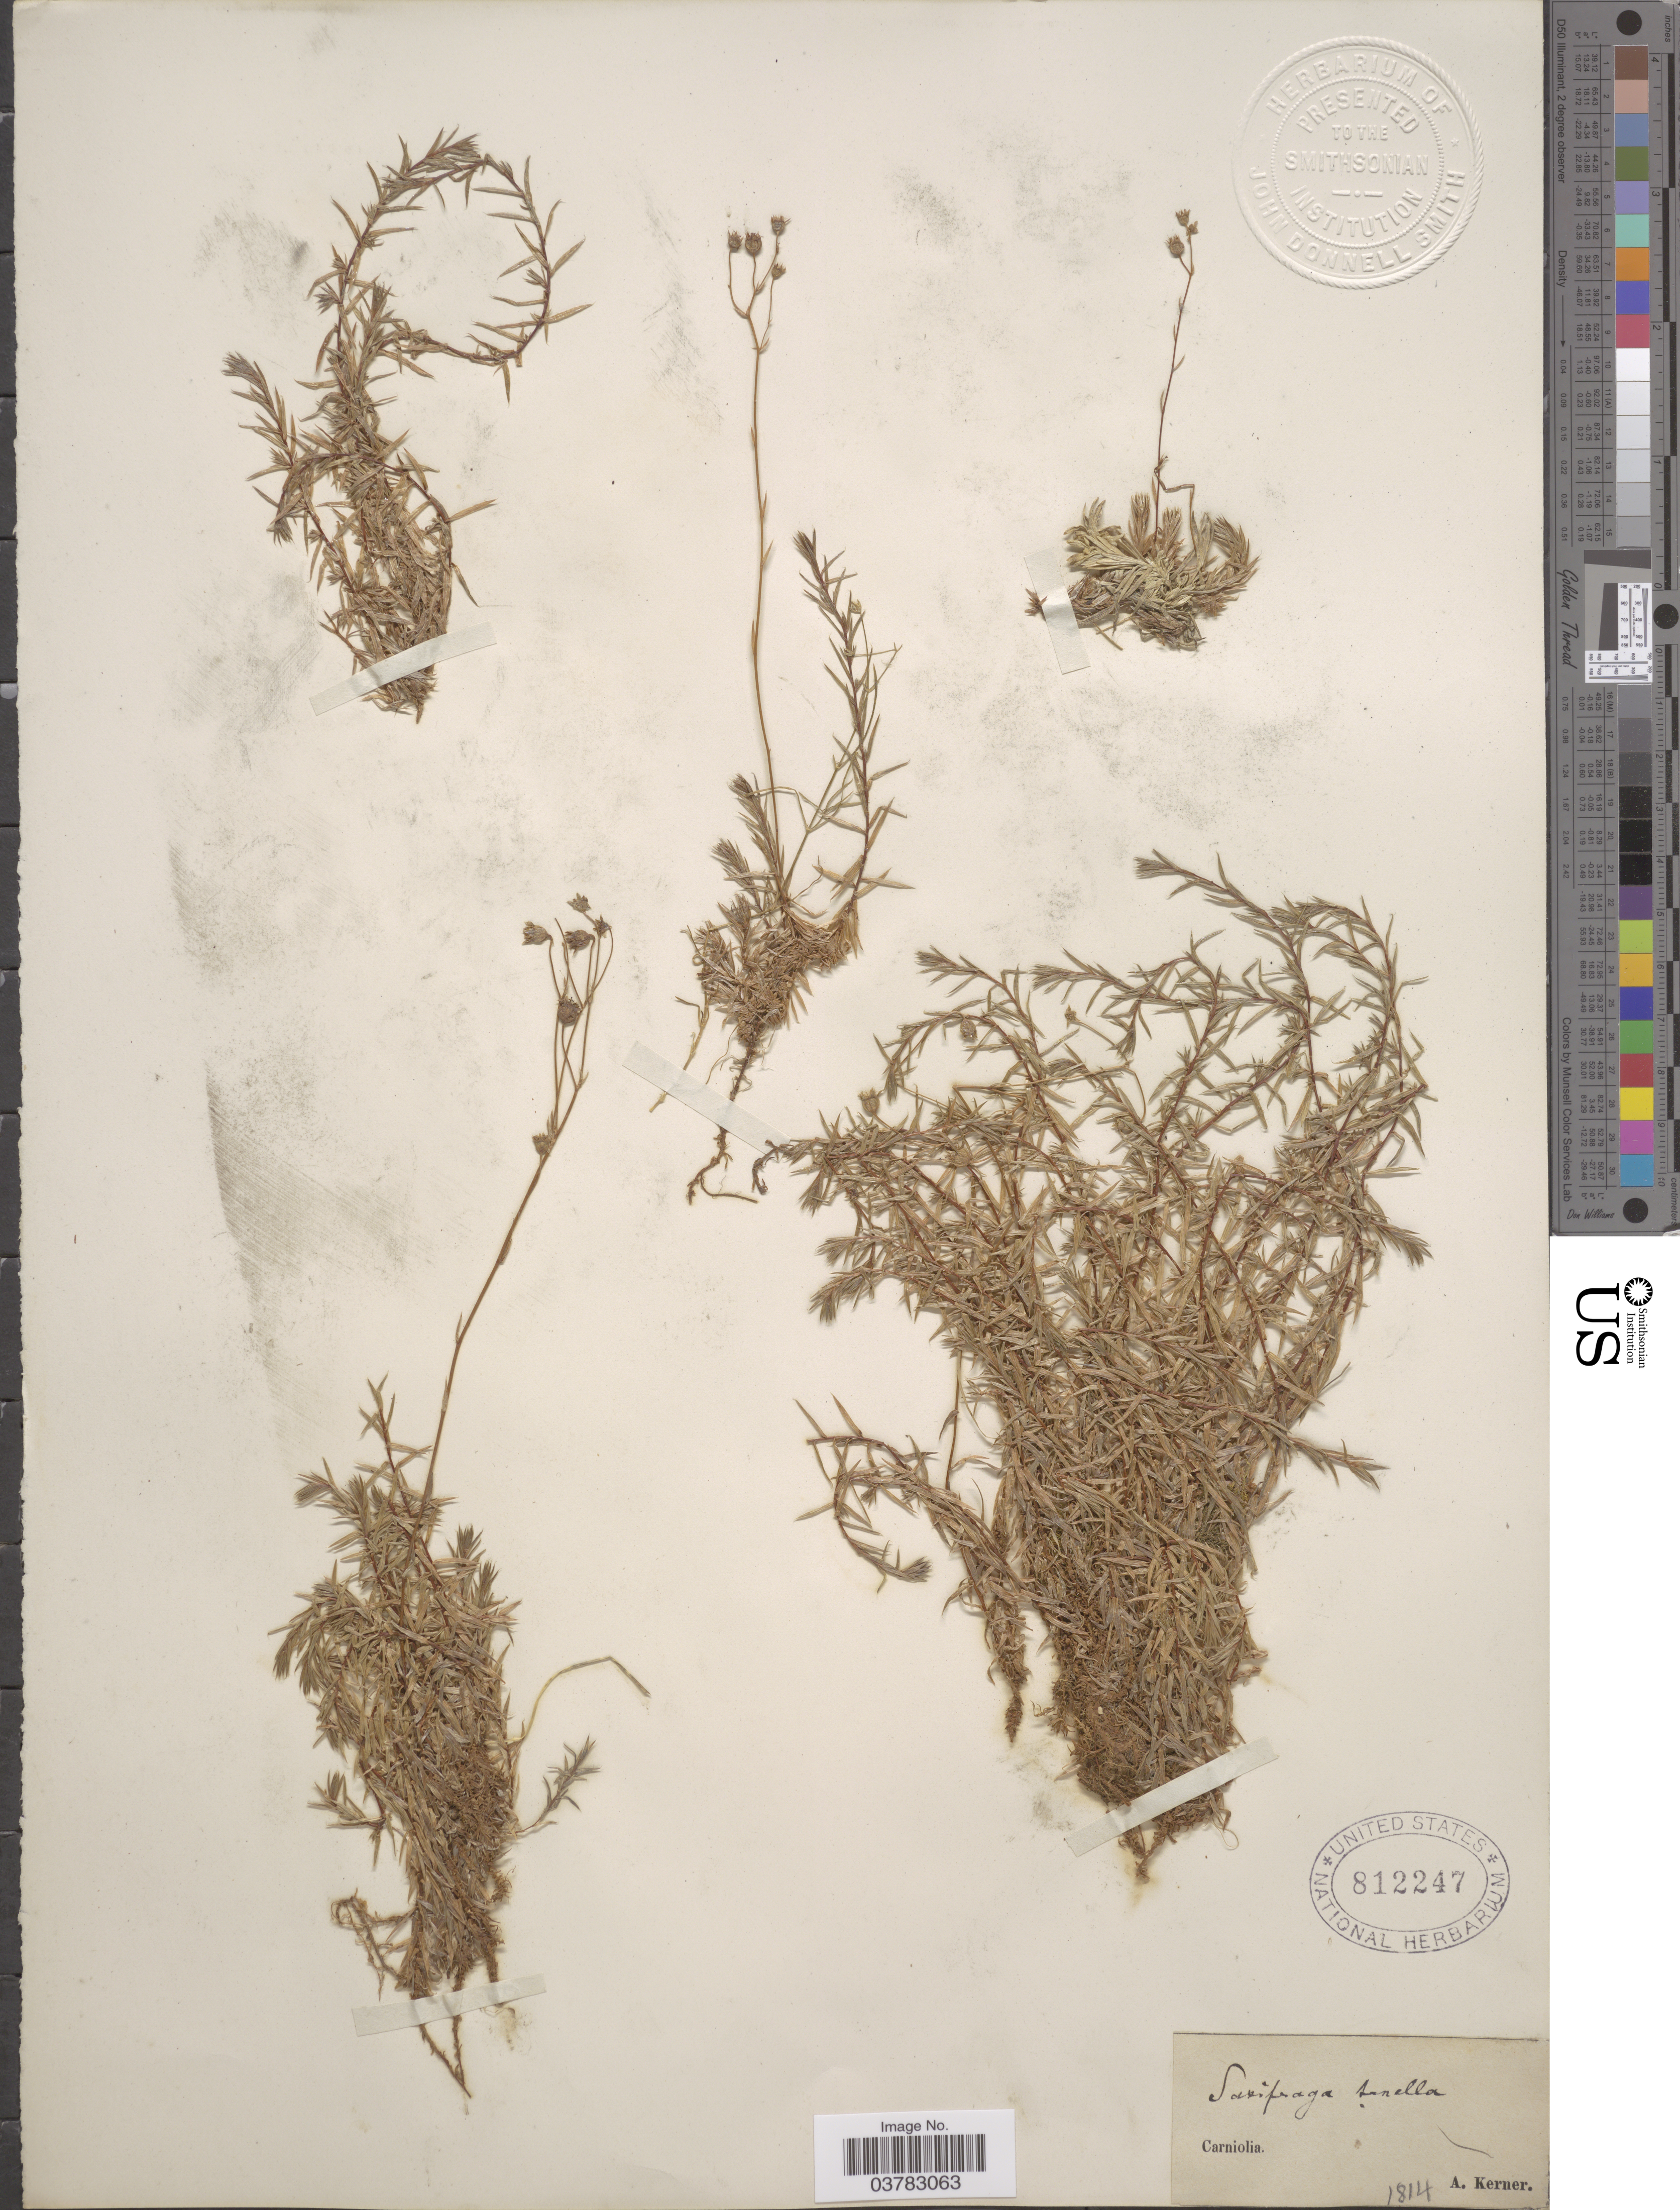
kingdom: Plantae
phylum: Tracheophyta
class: Magnoliopsida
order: Saxifragales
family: Saxifragaceae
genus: Saxifraga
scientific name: Saxifraga tenella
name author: Wulfen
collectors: A. Kerner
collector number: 1814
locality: Carniolia.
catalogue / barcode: US 812247